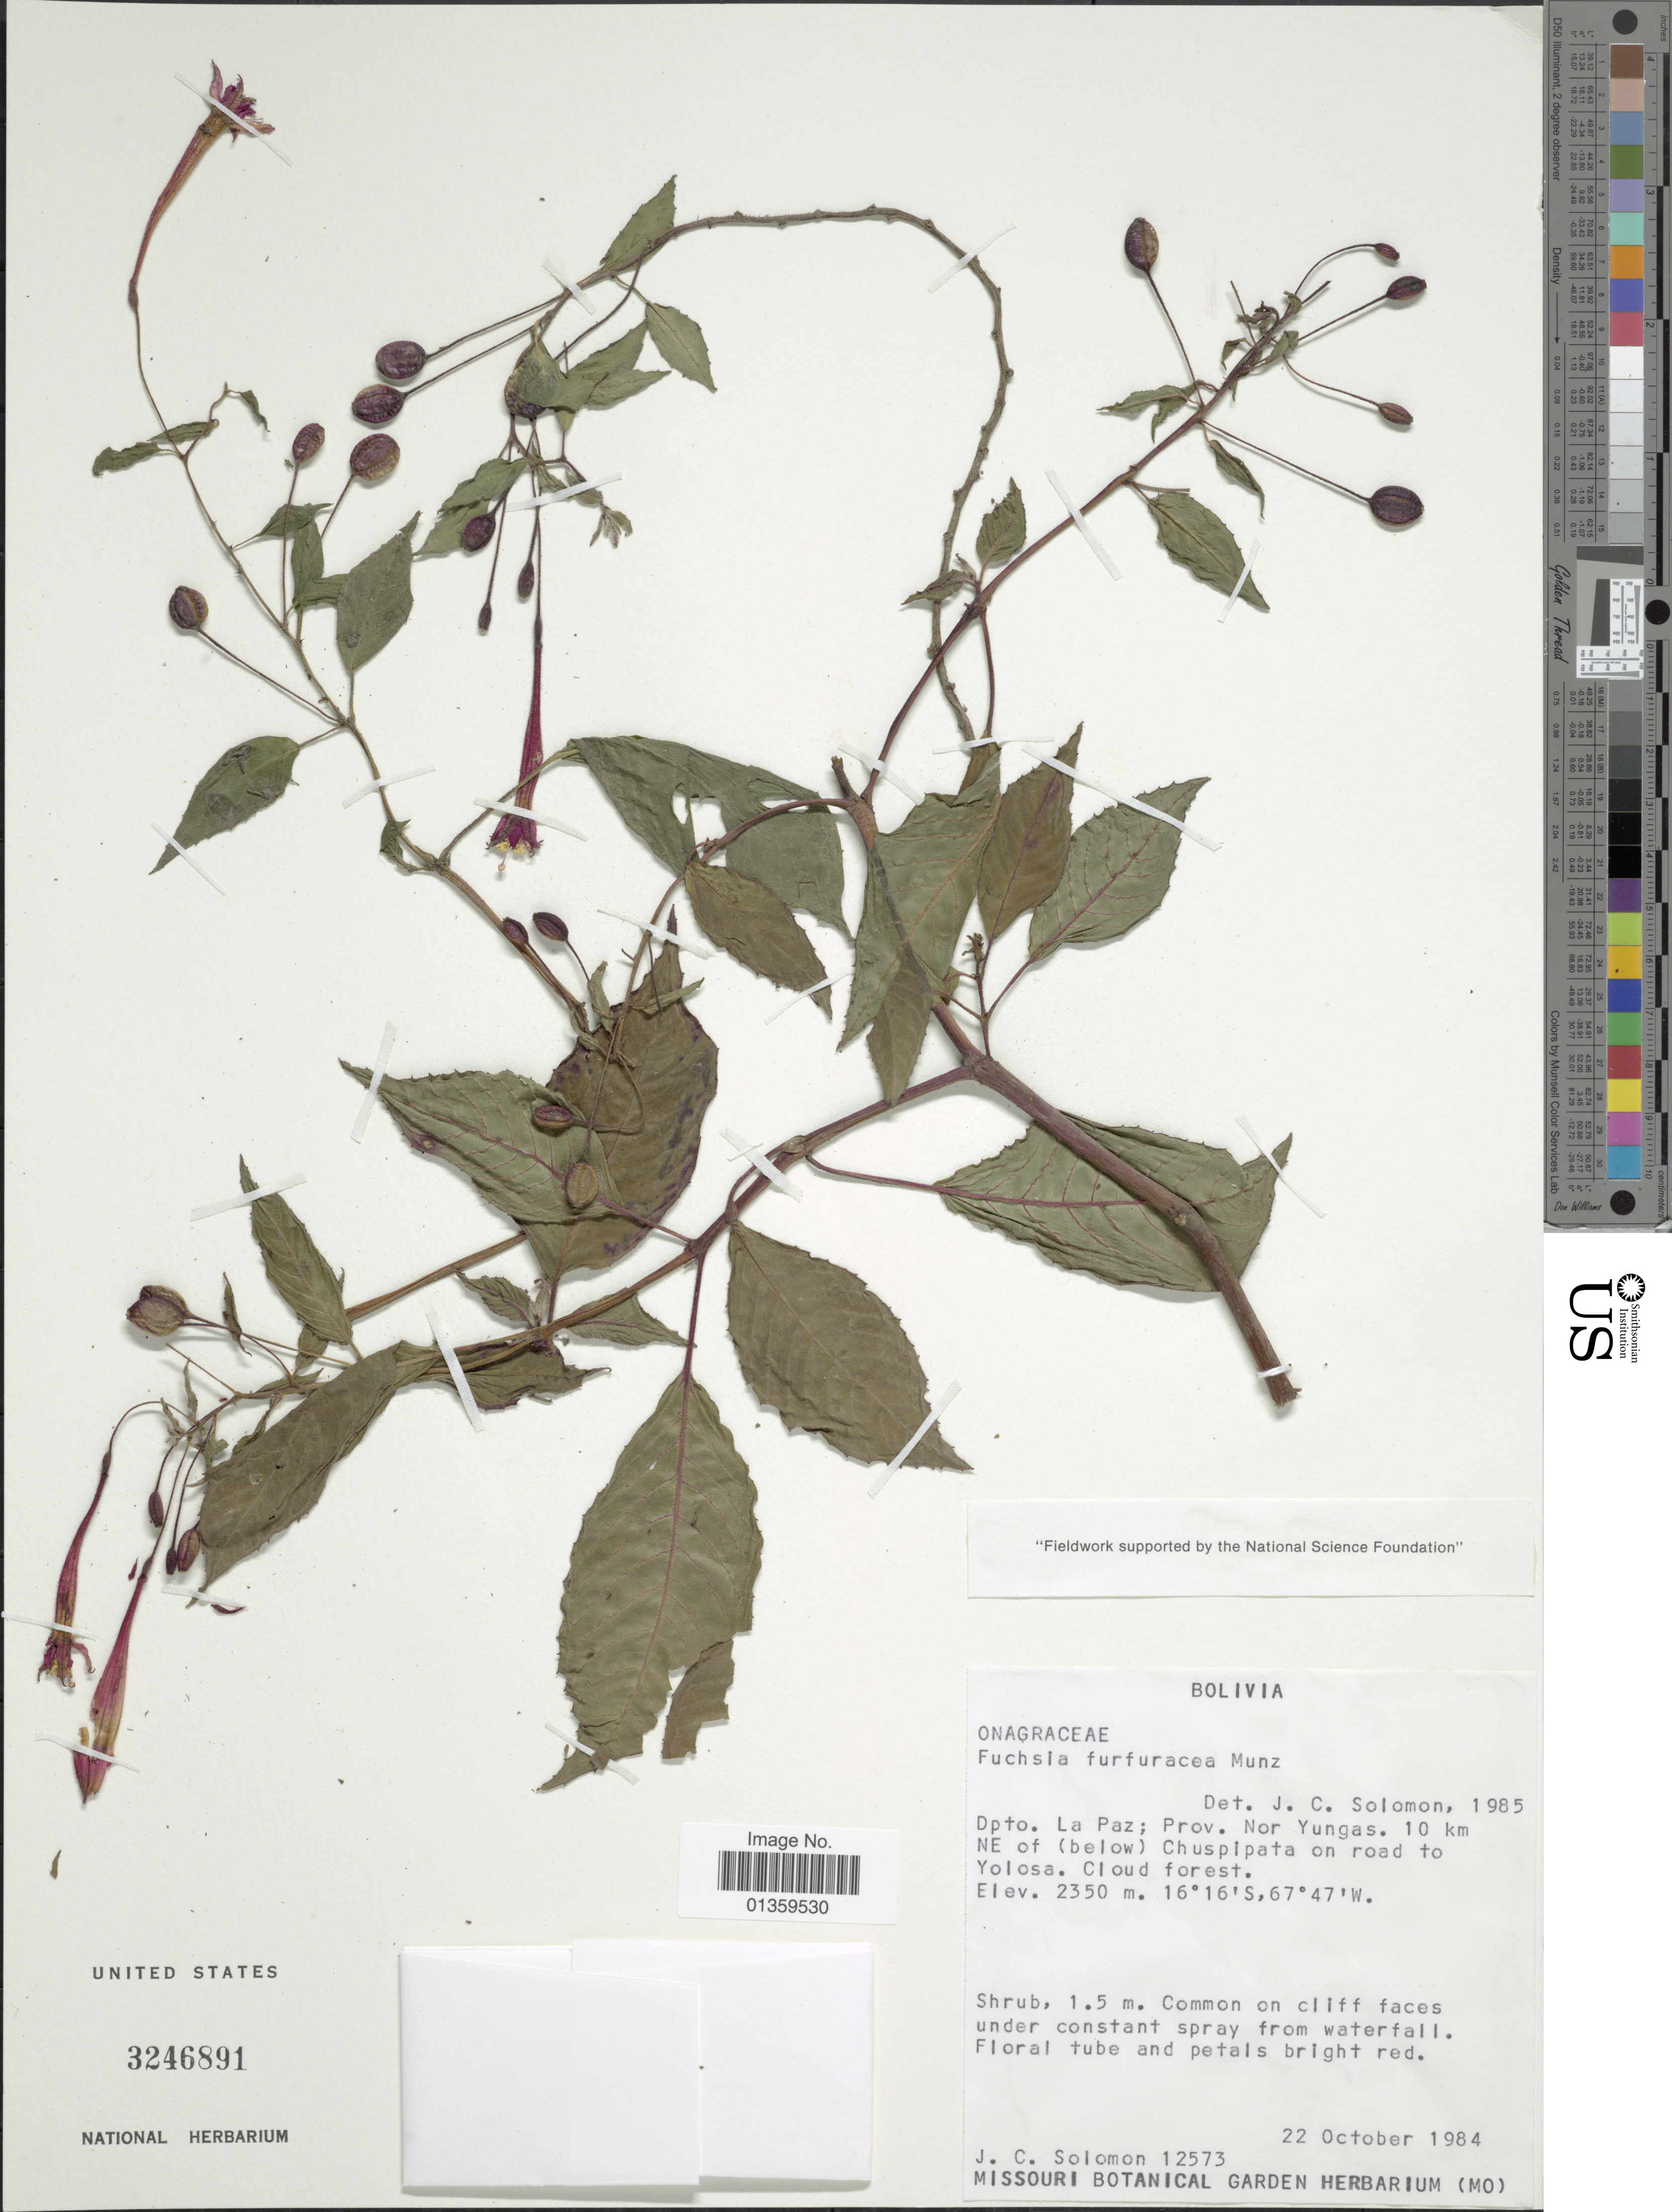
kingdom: Plantae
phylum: Tracheophyta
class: Magnoliopsida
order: Myrtales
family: Onagraceae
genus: Fuchsia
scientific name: Fuchsia furfuracea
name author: I.M. Johnst.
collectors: J. C. Solomon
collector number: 12573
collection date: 1984-10-22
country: Bolivia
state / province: La Paz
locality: Prov. Nor Yungas, 10 km NE of (below) Chusipata on road to Yolosa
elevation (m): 2350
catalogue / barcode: US 3246891